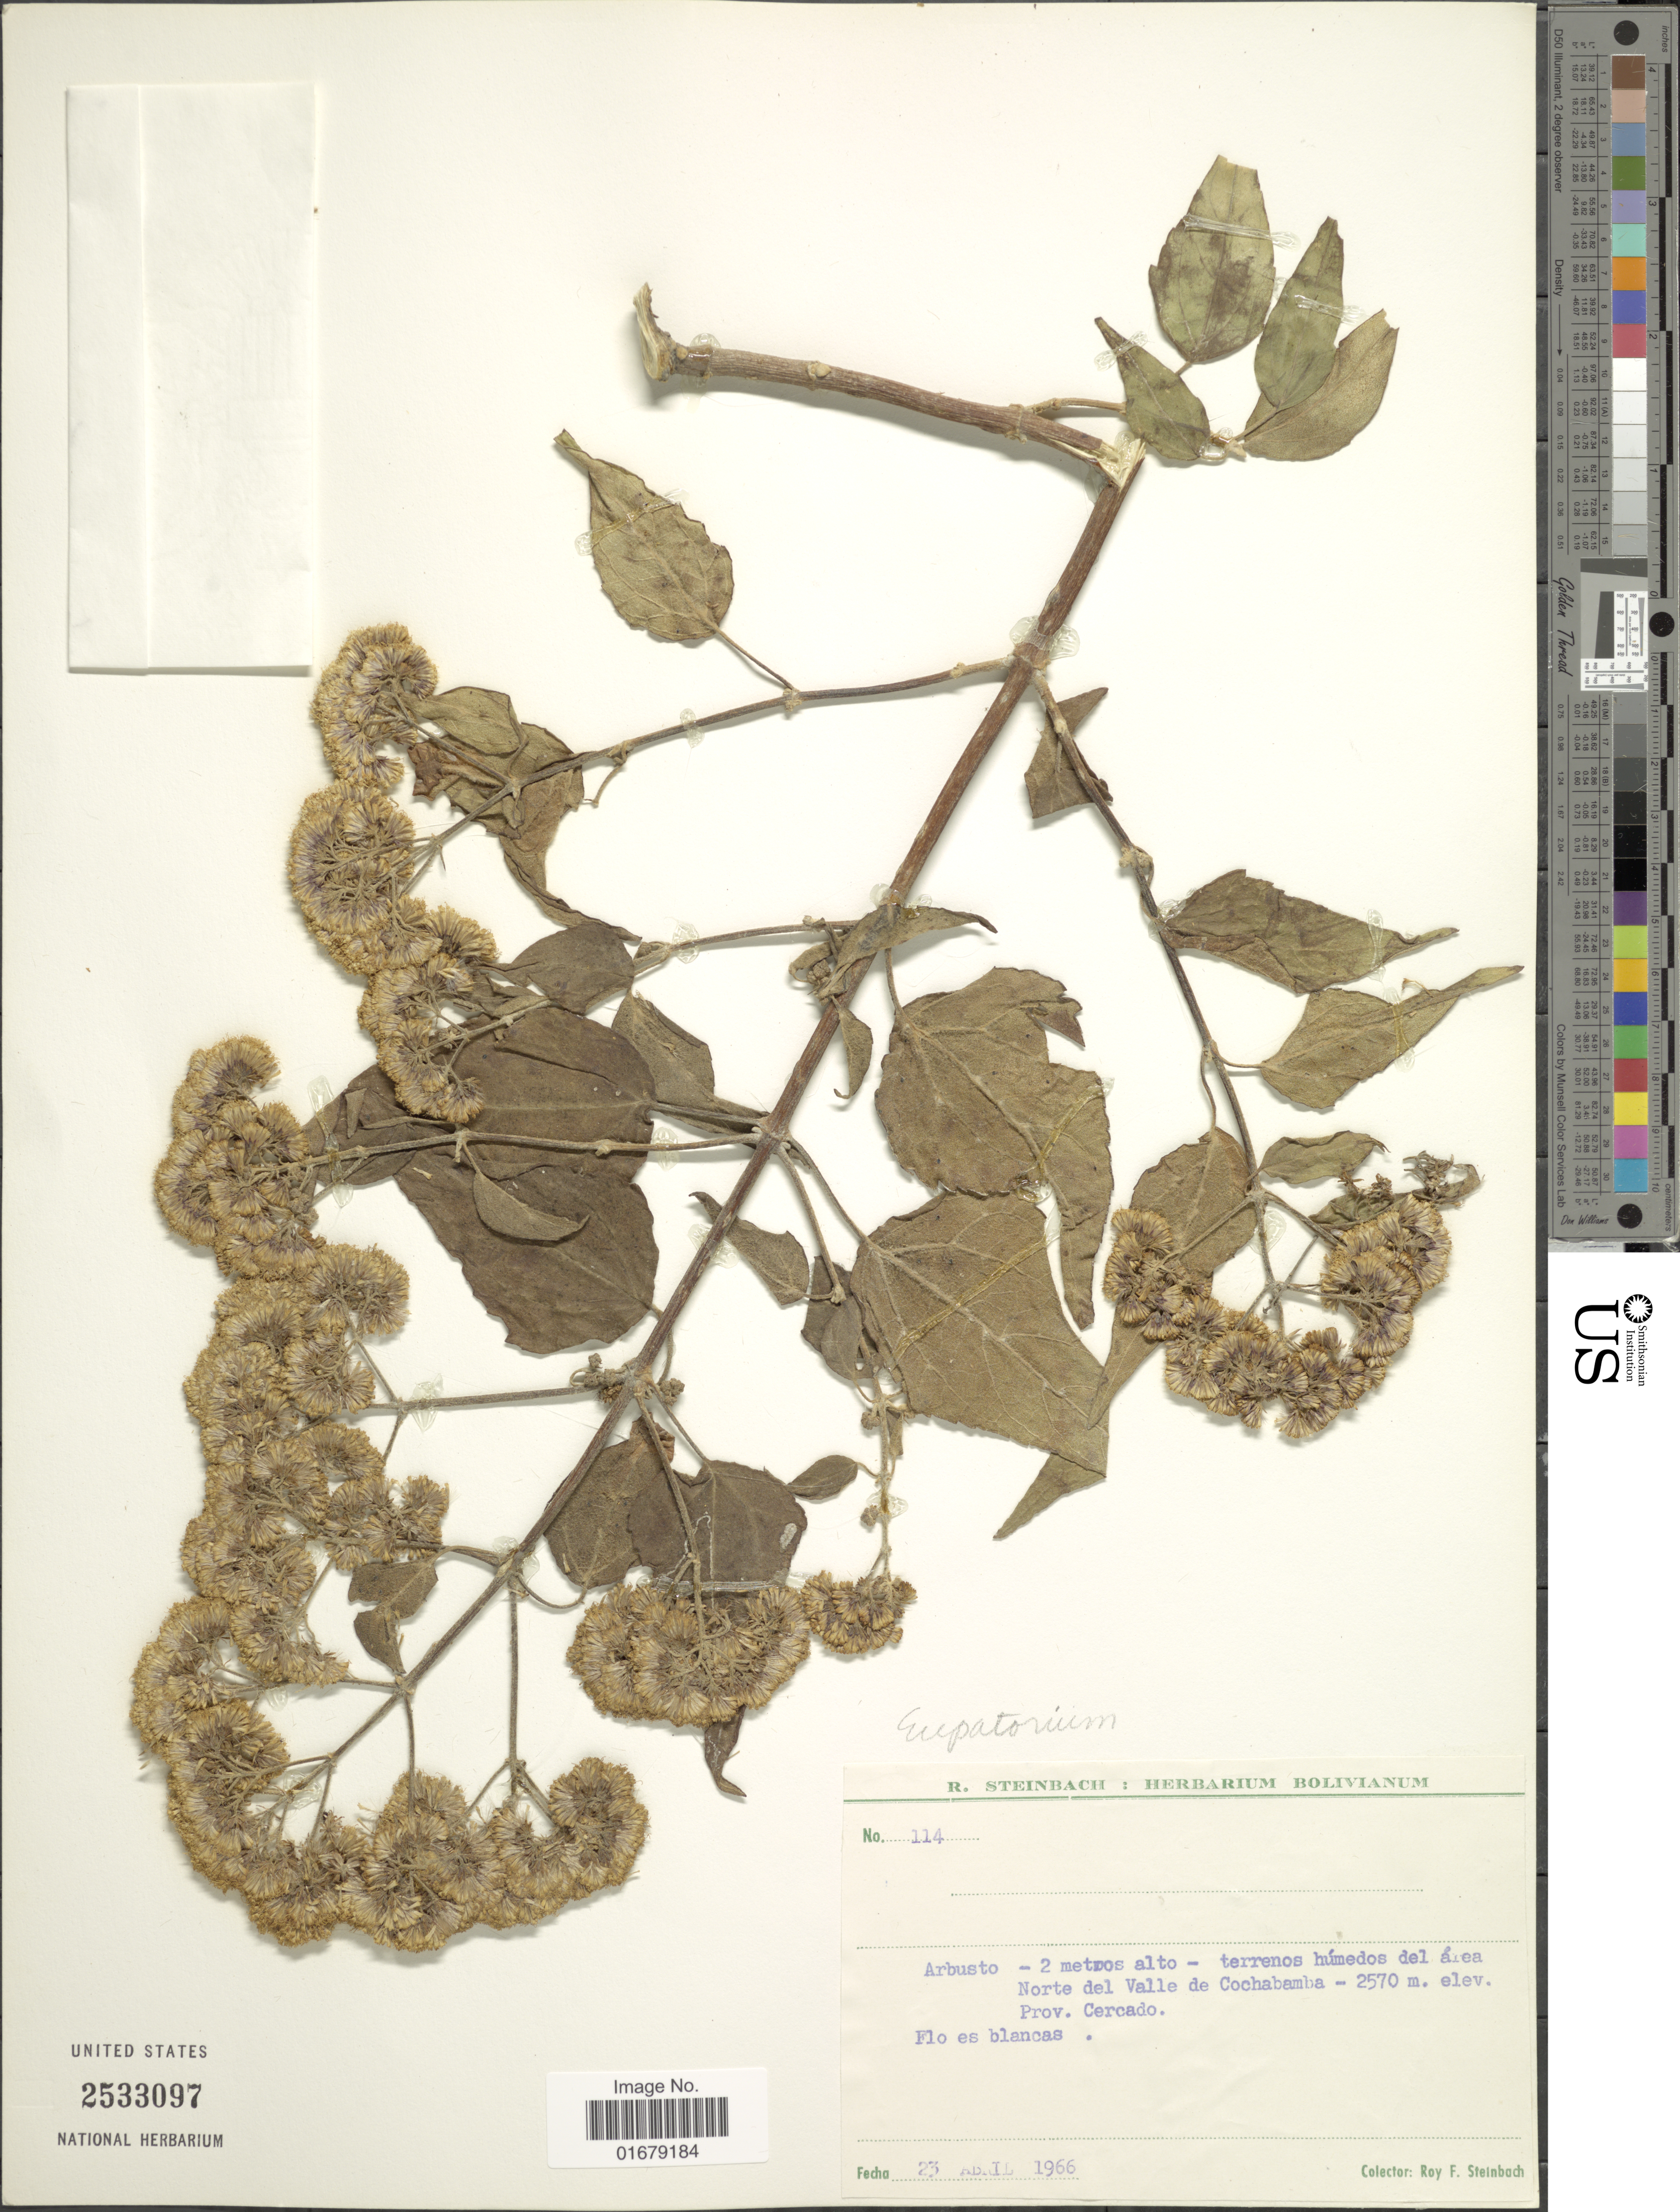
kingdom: Plantae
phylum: Tracheophyta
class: Magnoliopsida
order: Asterales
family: Asteraceae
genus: Kaunia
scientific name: Kaunia longipetiolata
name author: (Sch. Bip. ex Rusby) R.M. King & H. Rob.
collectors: R. F. Steinbach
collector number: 114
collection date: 1966-04-25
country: Bolivia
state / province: Cochabamba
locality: Norte del Valle de Cochabamba. Prov. Cercado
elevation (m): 2570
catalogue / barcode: US 2533097